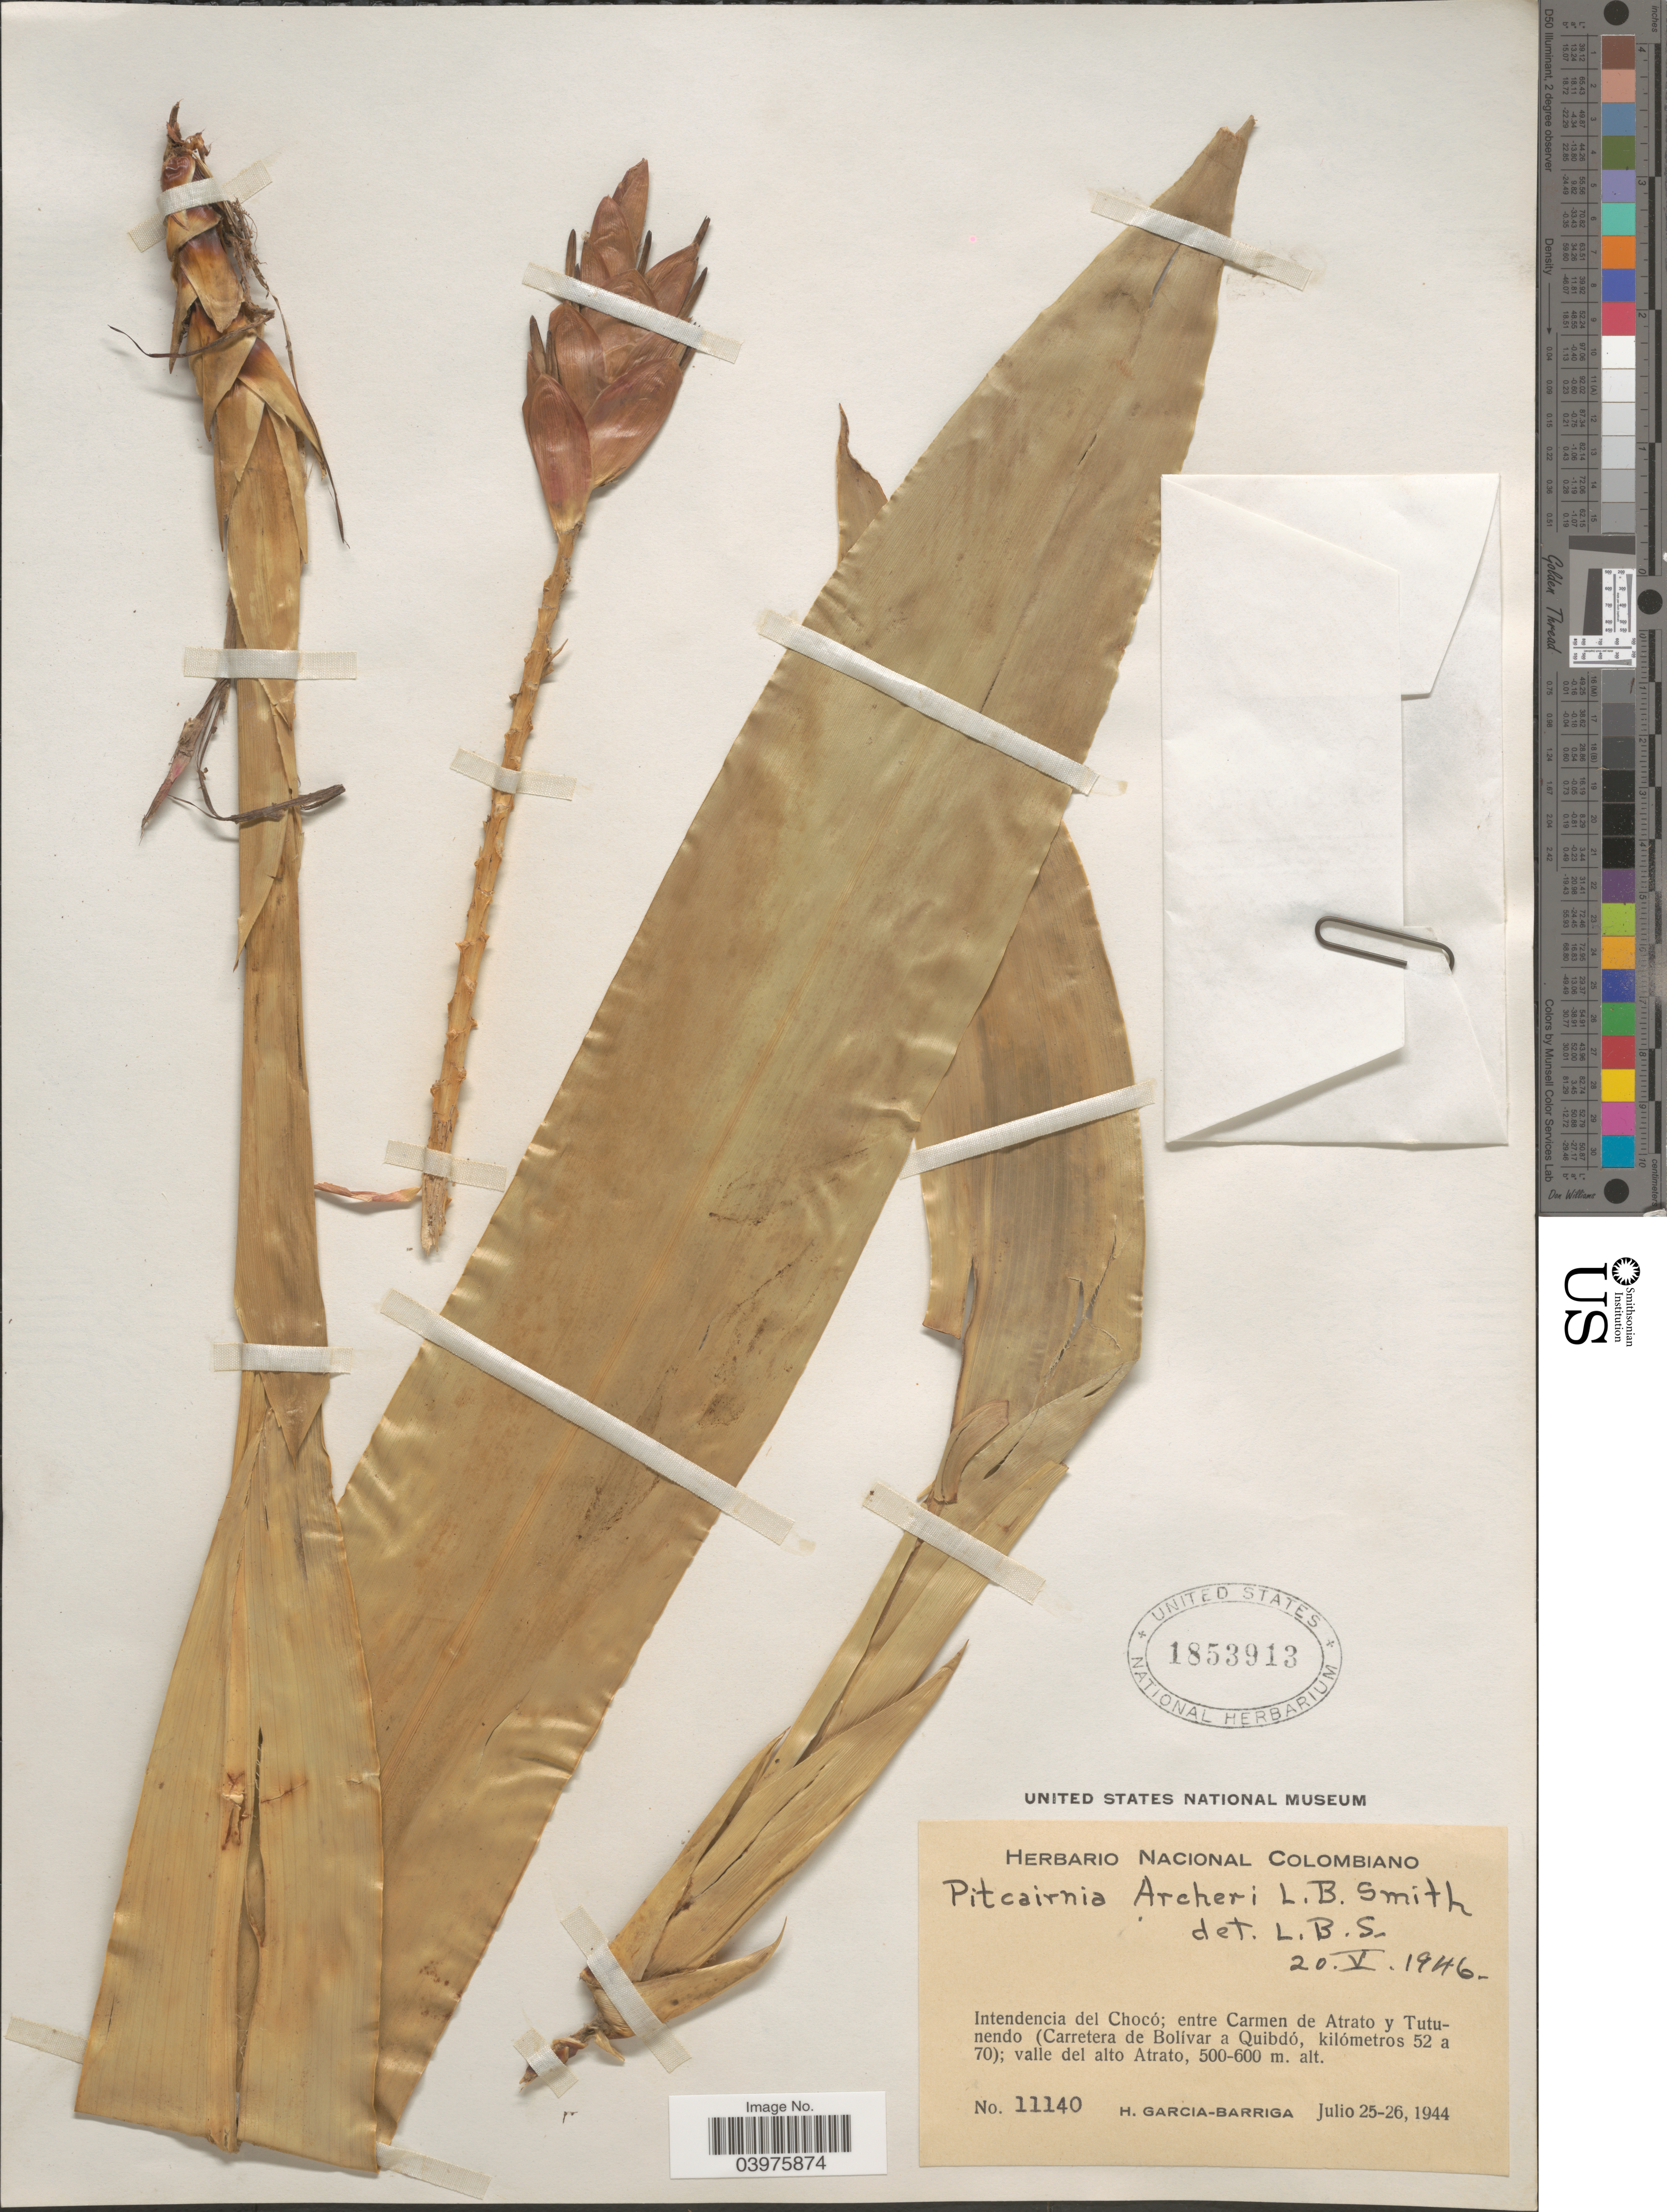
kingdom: Plantae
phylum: Tracheophyta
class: Liliopsida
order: Poales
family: Bromeliaceae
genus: Pitcairnia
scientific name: Pitcairnia archeri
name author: L.B. Sm.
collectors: H. García Barriga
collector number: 11140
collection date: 1944-07-25/1944-07-26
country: Colombia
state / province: Chocó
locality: Intendencia del Chocó; entre Carmen de Atrato y Tutunendo (Carretera de Bolívar a Quibdó, kilómetros 52 a 70); valle del alto Atrato.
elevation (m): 500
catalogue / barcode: US 1853913